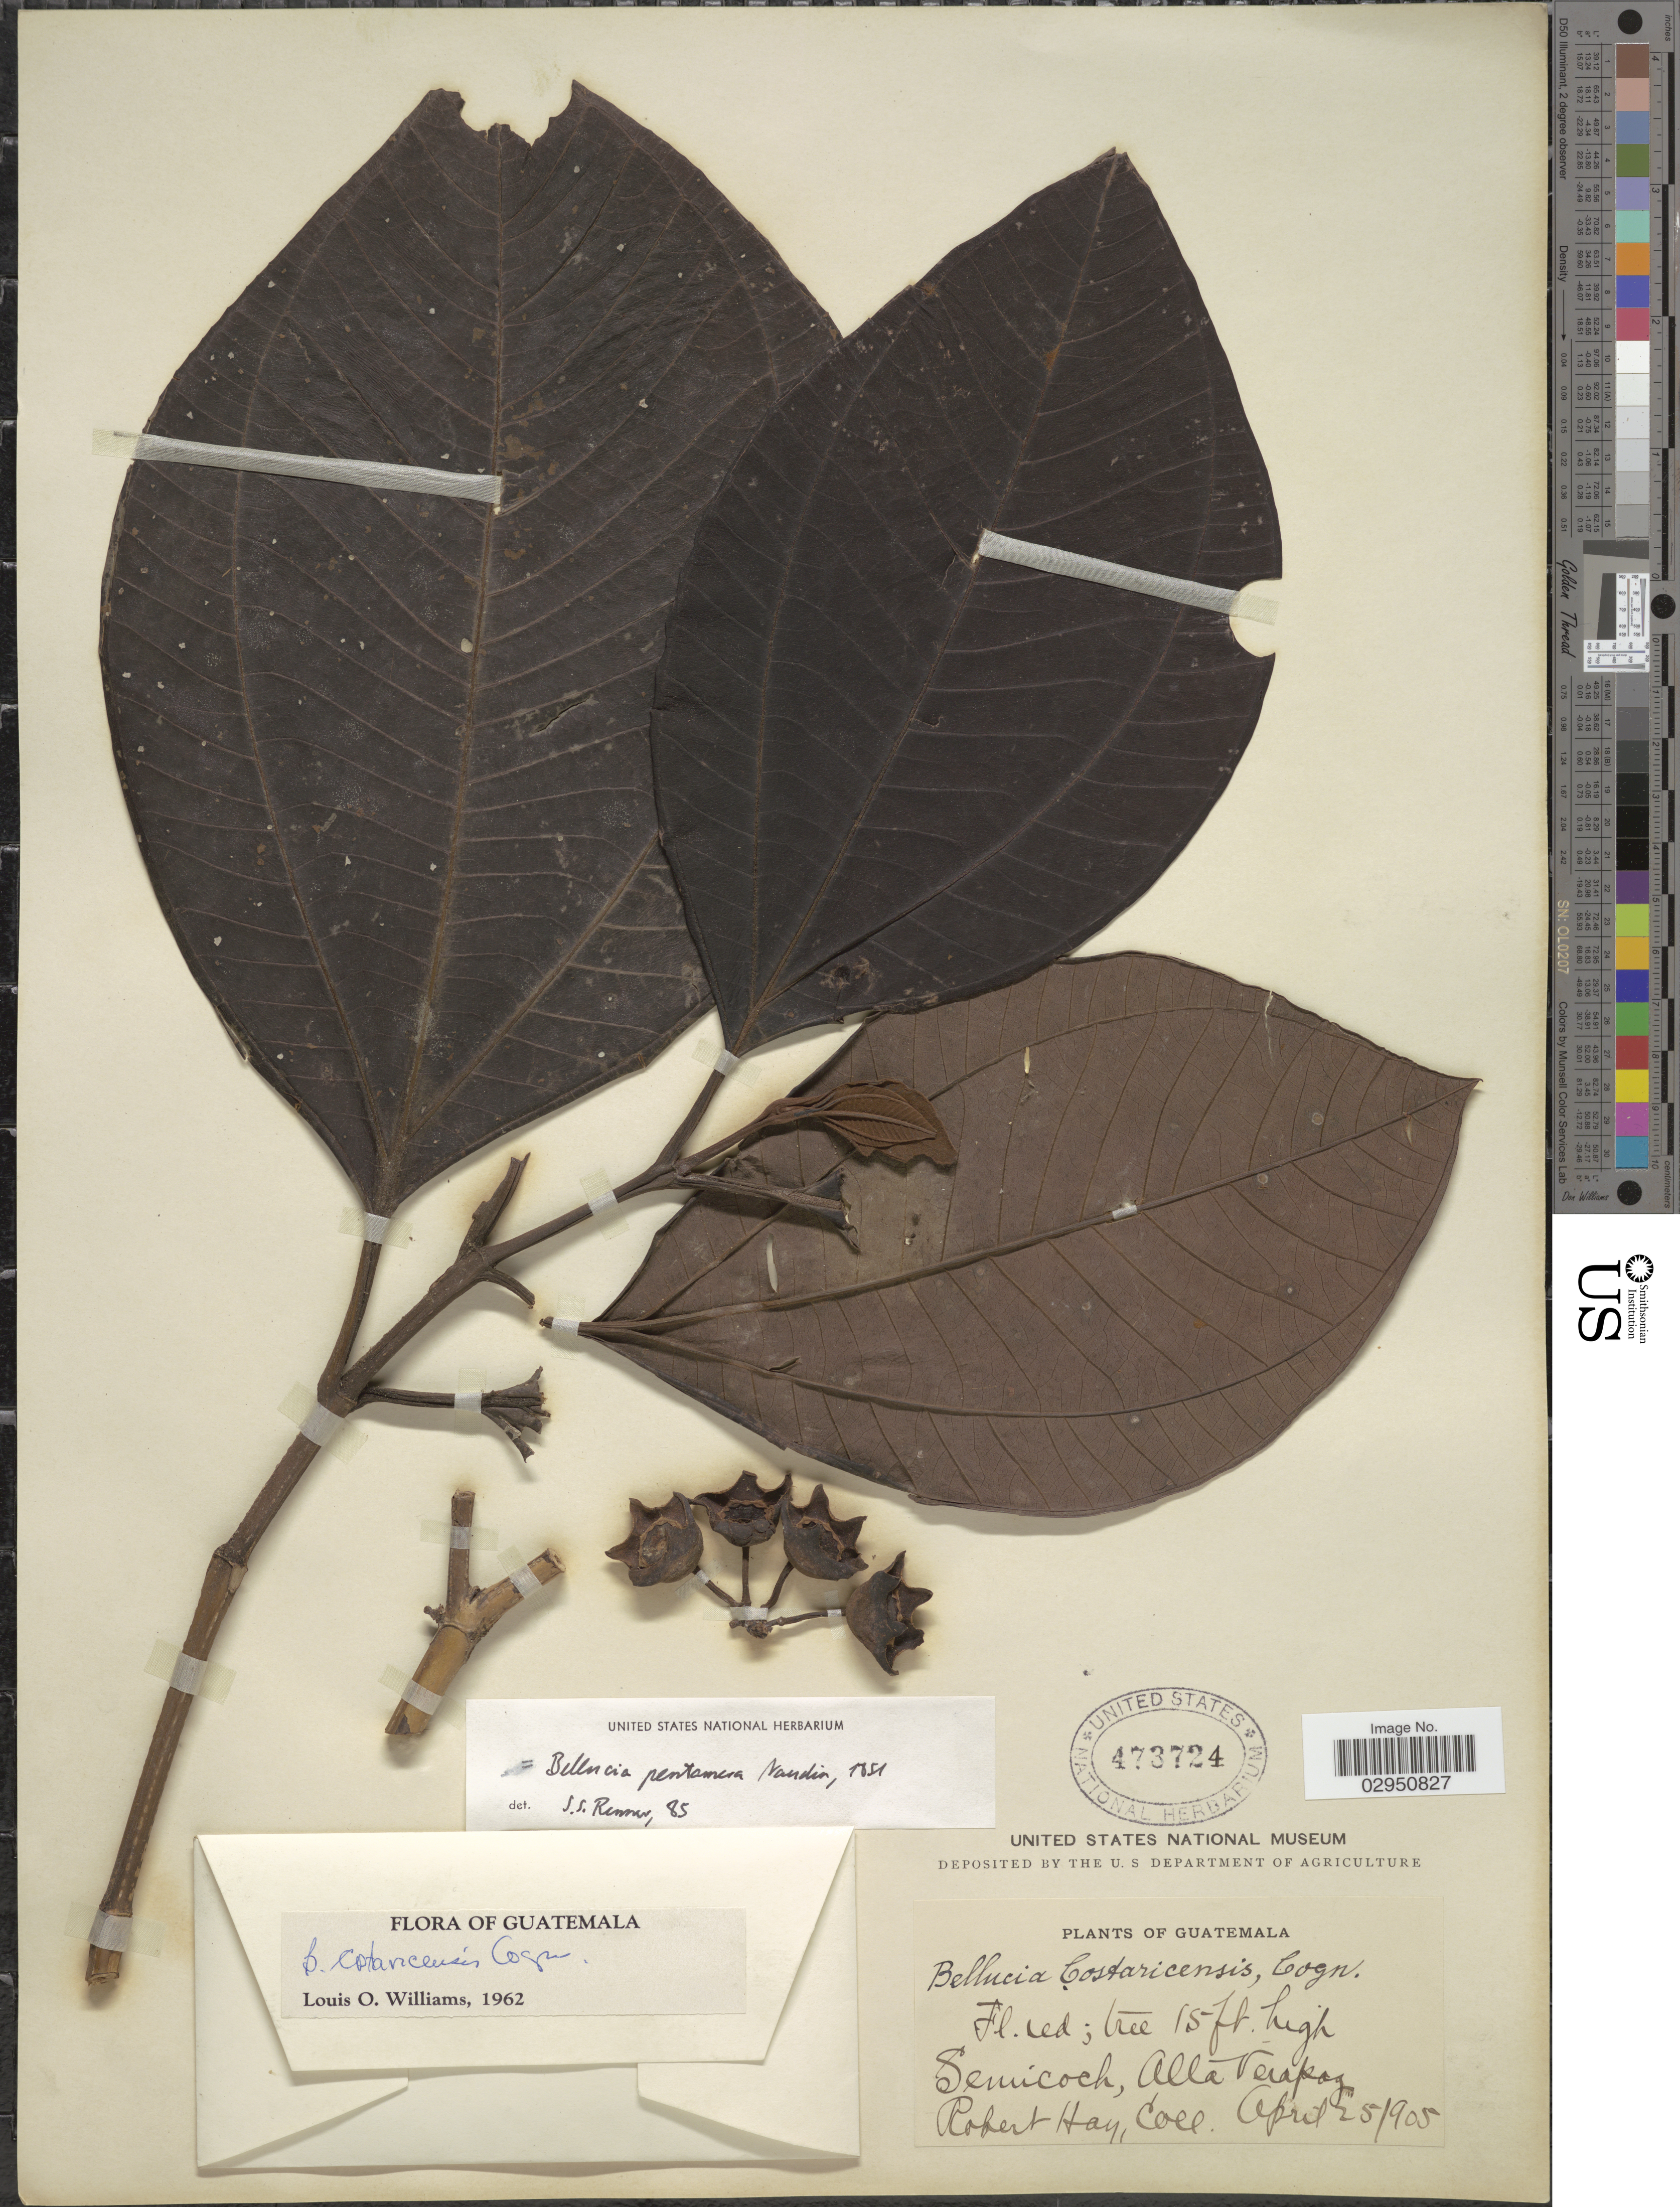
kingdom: Plantae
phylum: Tracheophyta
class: Magnoliopsida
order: Myrtales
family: Melastomataceae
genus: Bellucia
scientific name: Bellucia pentamera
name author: Naudin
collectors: R. Hay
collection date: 1905-04-25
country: Guatemala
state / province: Alta Verapaz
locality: Semicoch.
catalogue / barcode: US 473724